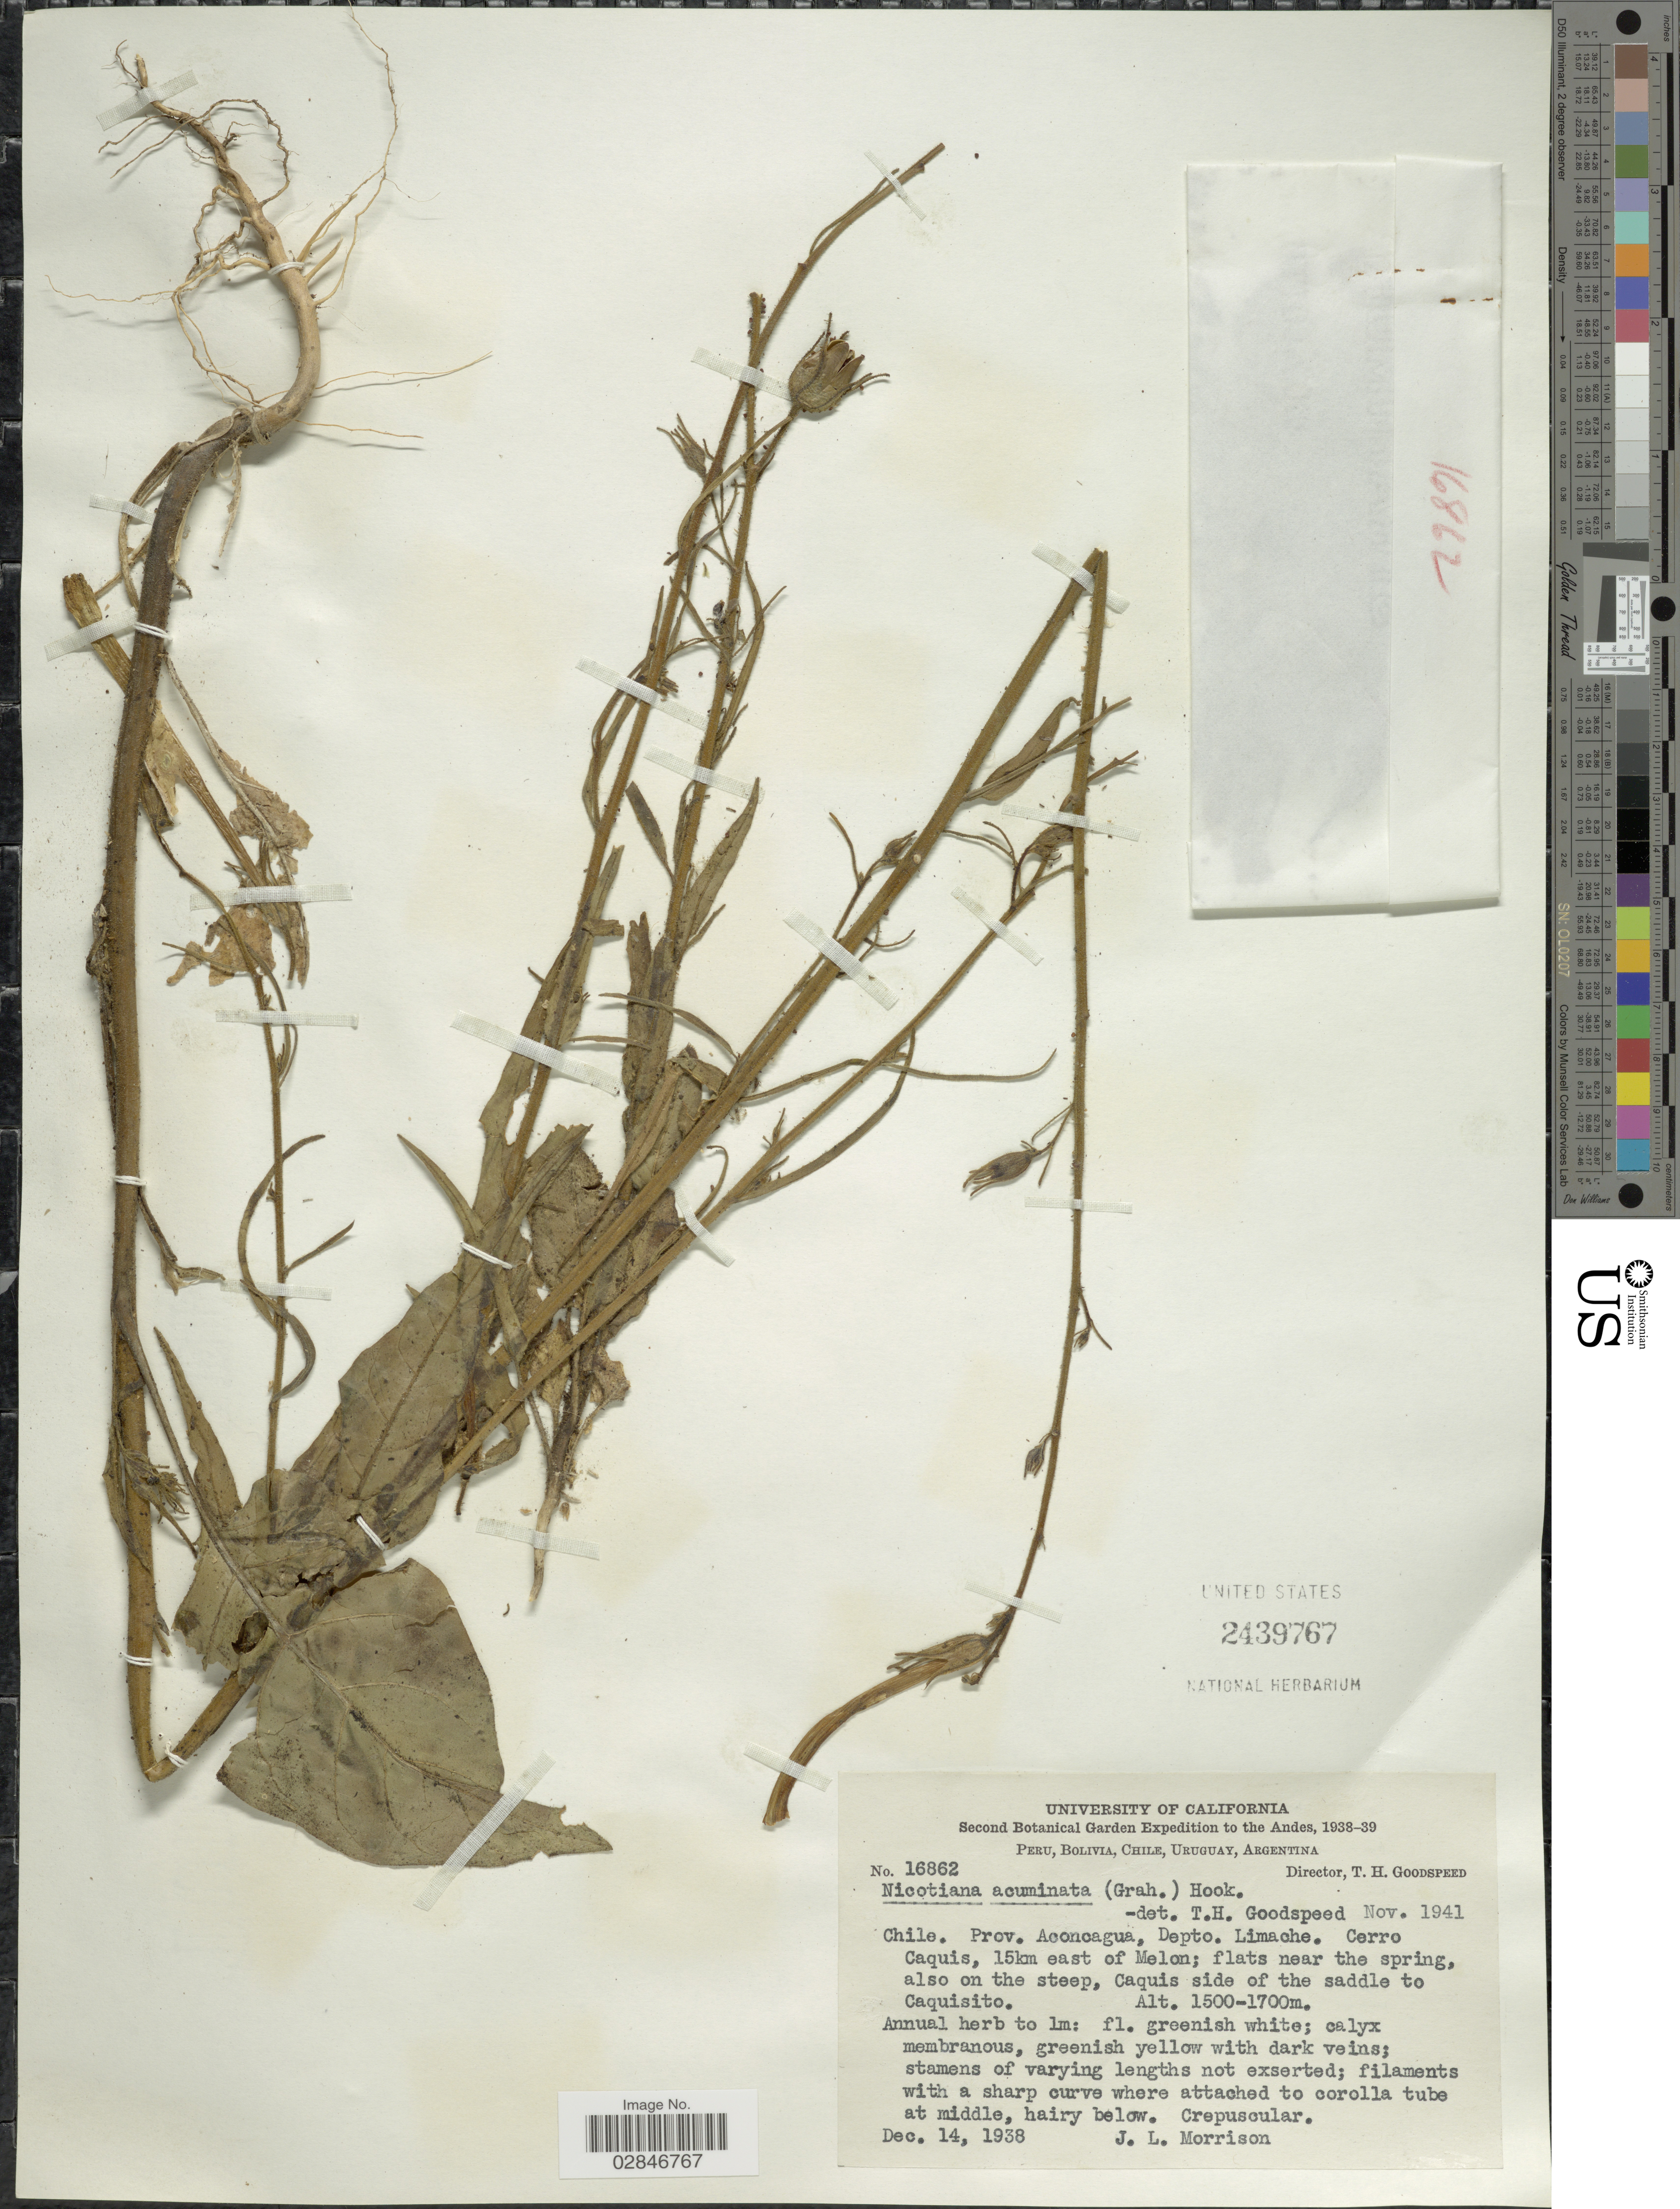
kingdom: Plantae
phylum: Tracheophyta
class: Magnoliopsida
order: Solanales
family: Solanaceae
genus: Nicotiana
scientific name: Nicotiana acuminata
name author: (Graham) Hook.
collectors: J. Morrison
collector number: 16862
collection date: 1938-12-14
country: Chile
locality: The Andes, Prov. Aconcagua, Depto. Limache. Cerro Caquis, 15km east of Melon; flats near the spring, also on the steep, Caquis side of the saddle to Caquisito.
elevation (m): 1500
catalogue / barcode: US 2439767